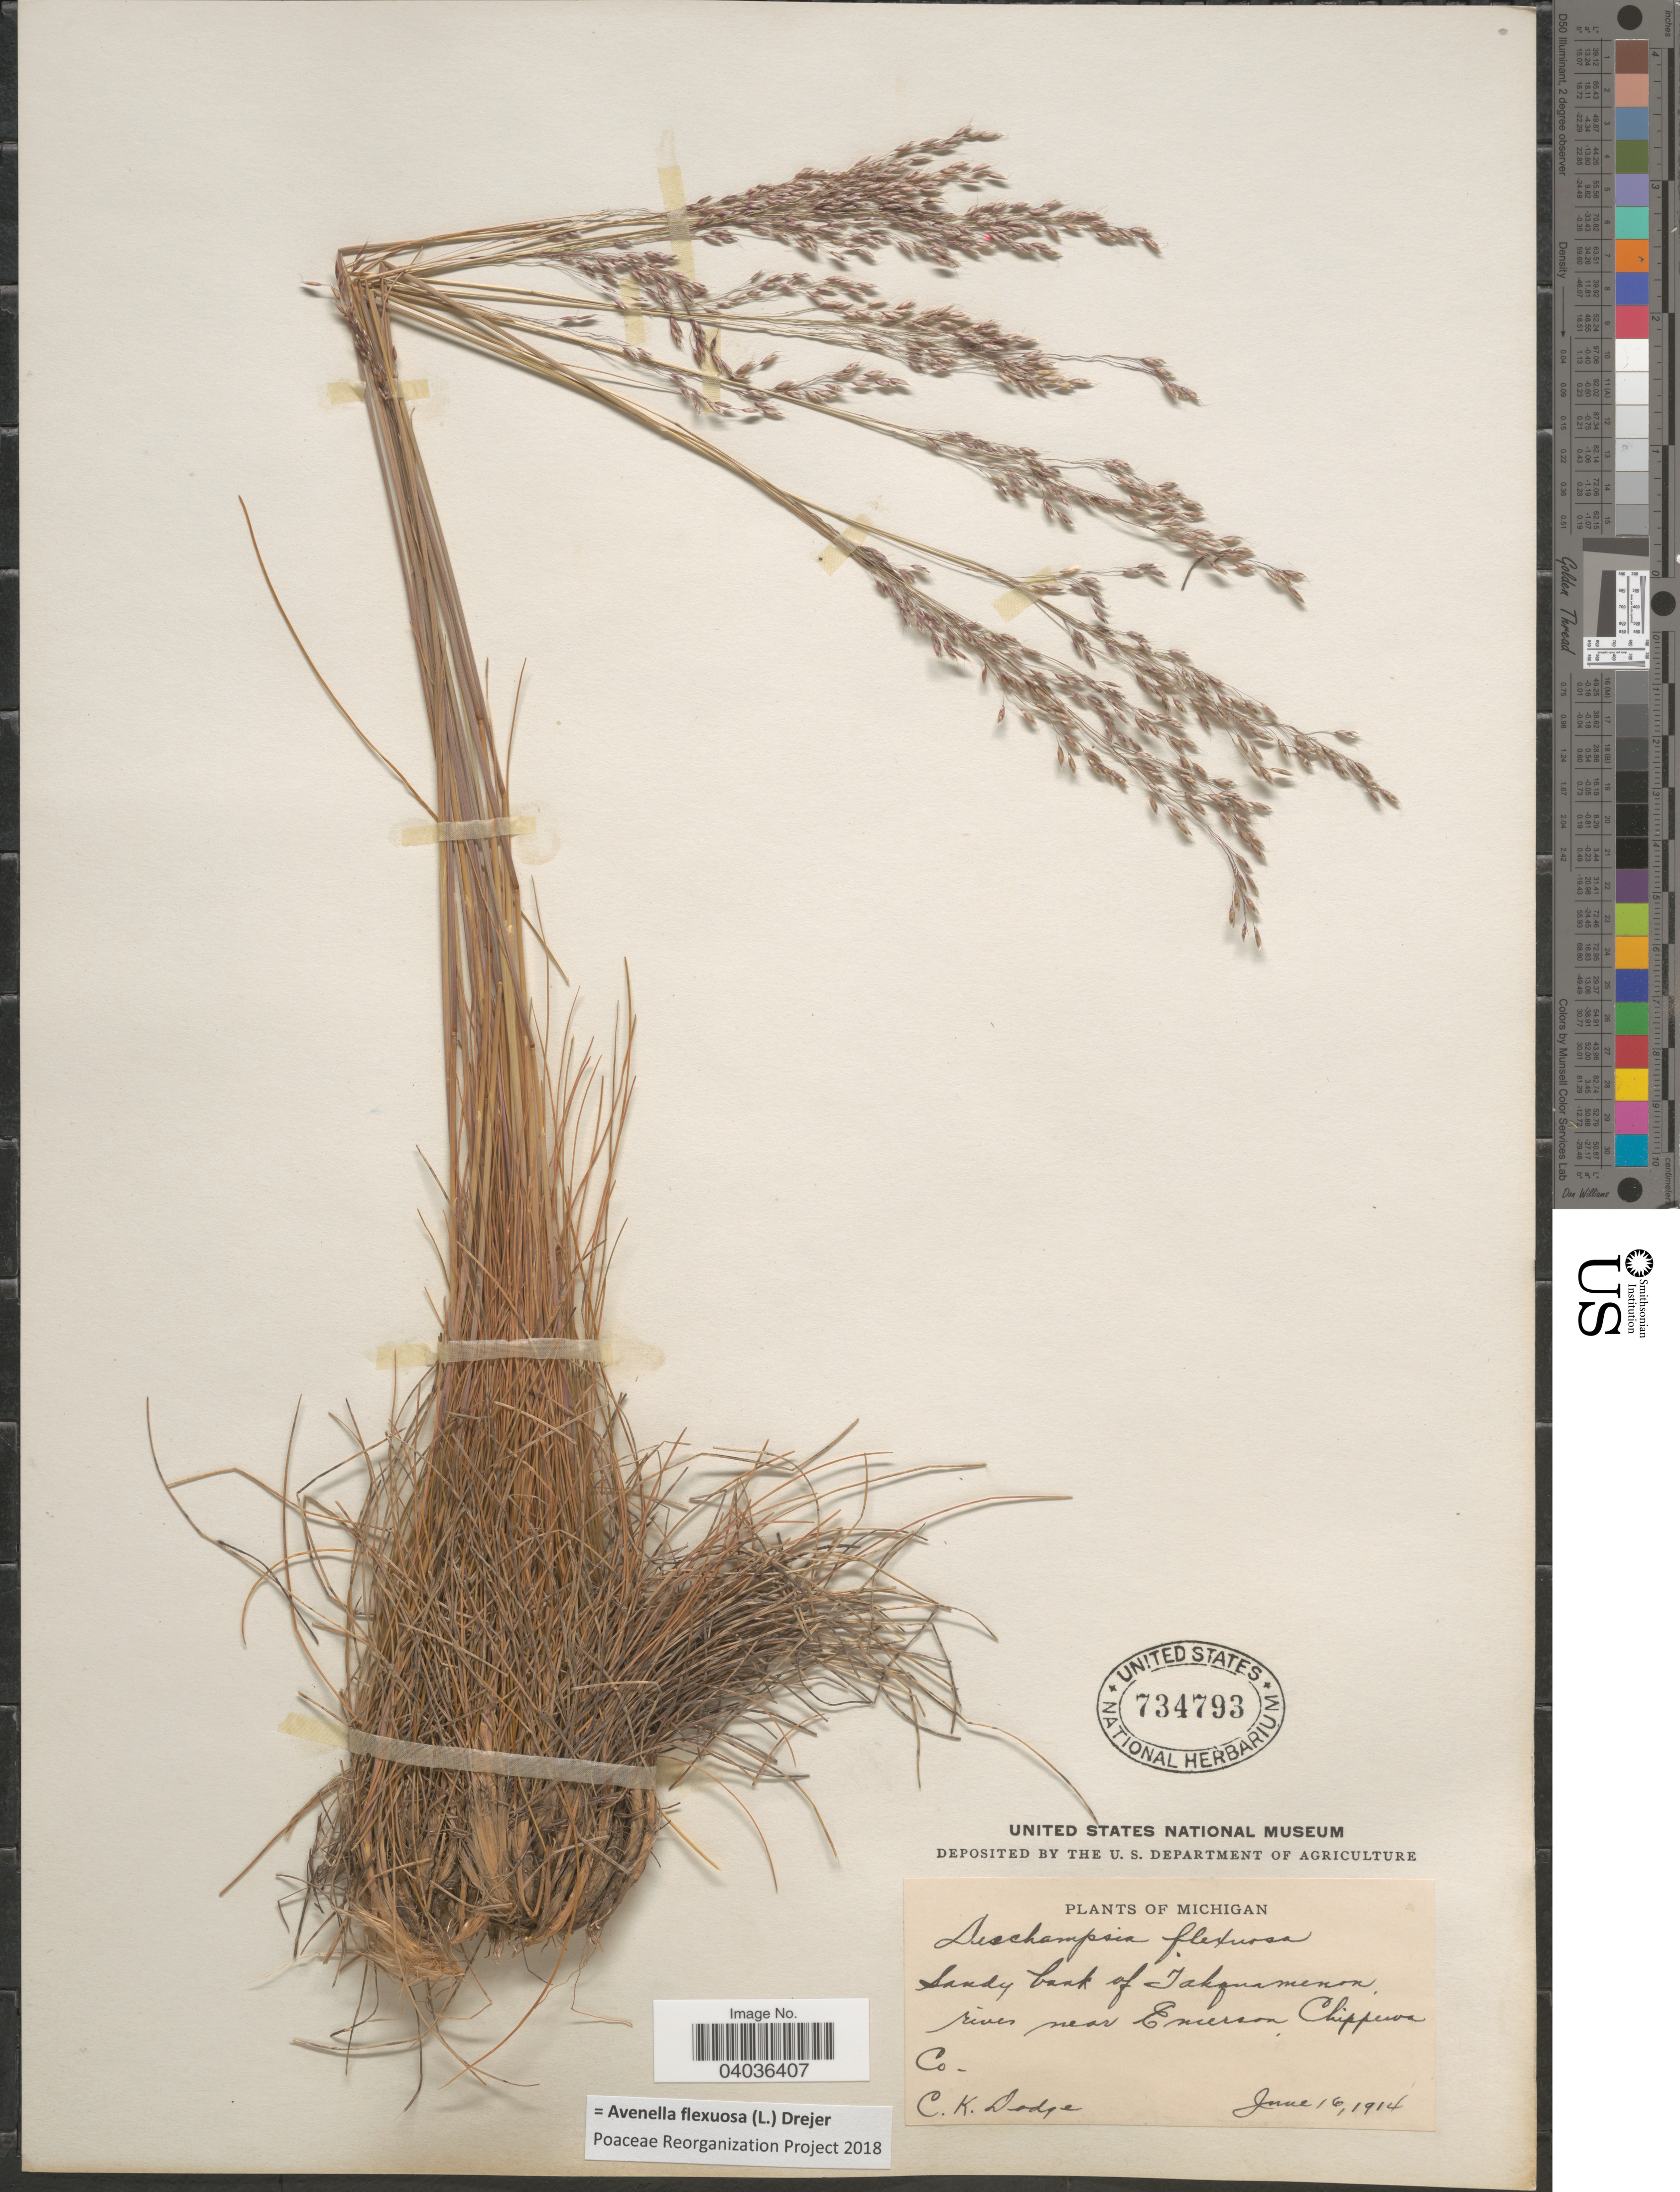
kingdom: Plantae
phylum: Tracheophyta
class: Liliopsida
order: Poales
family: Poaceae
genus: Avenella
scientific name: Avenella flexuosa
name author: (L.) Drejer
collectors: C. Dodge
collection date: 1914-06-16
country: United States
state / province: Michigan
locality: Sandy bank of Takquamenon river near Emerson Chippewa Co.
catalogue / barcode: US 734793